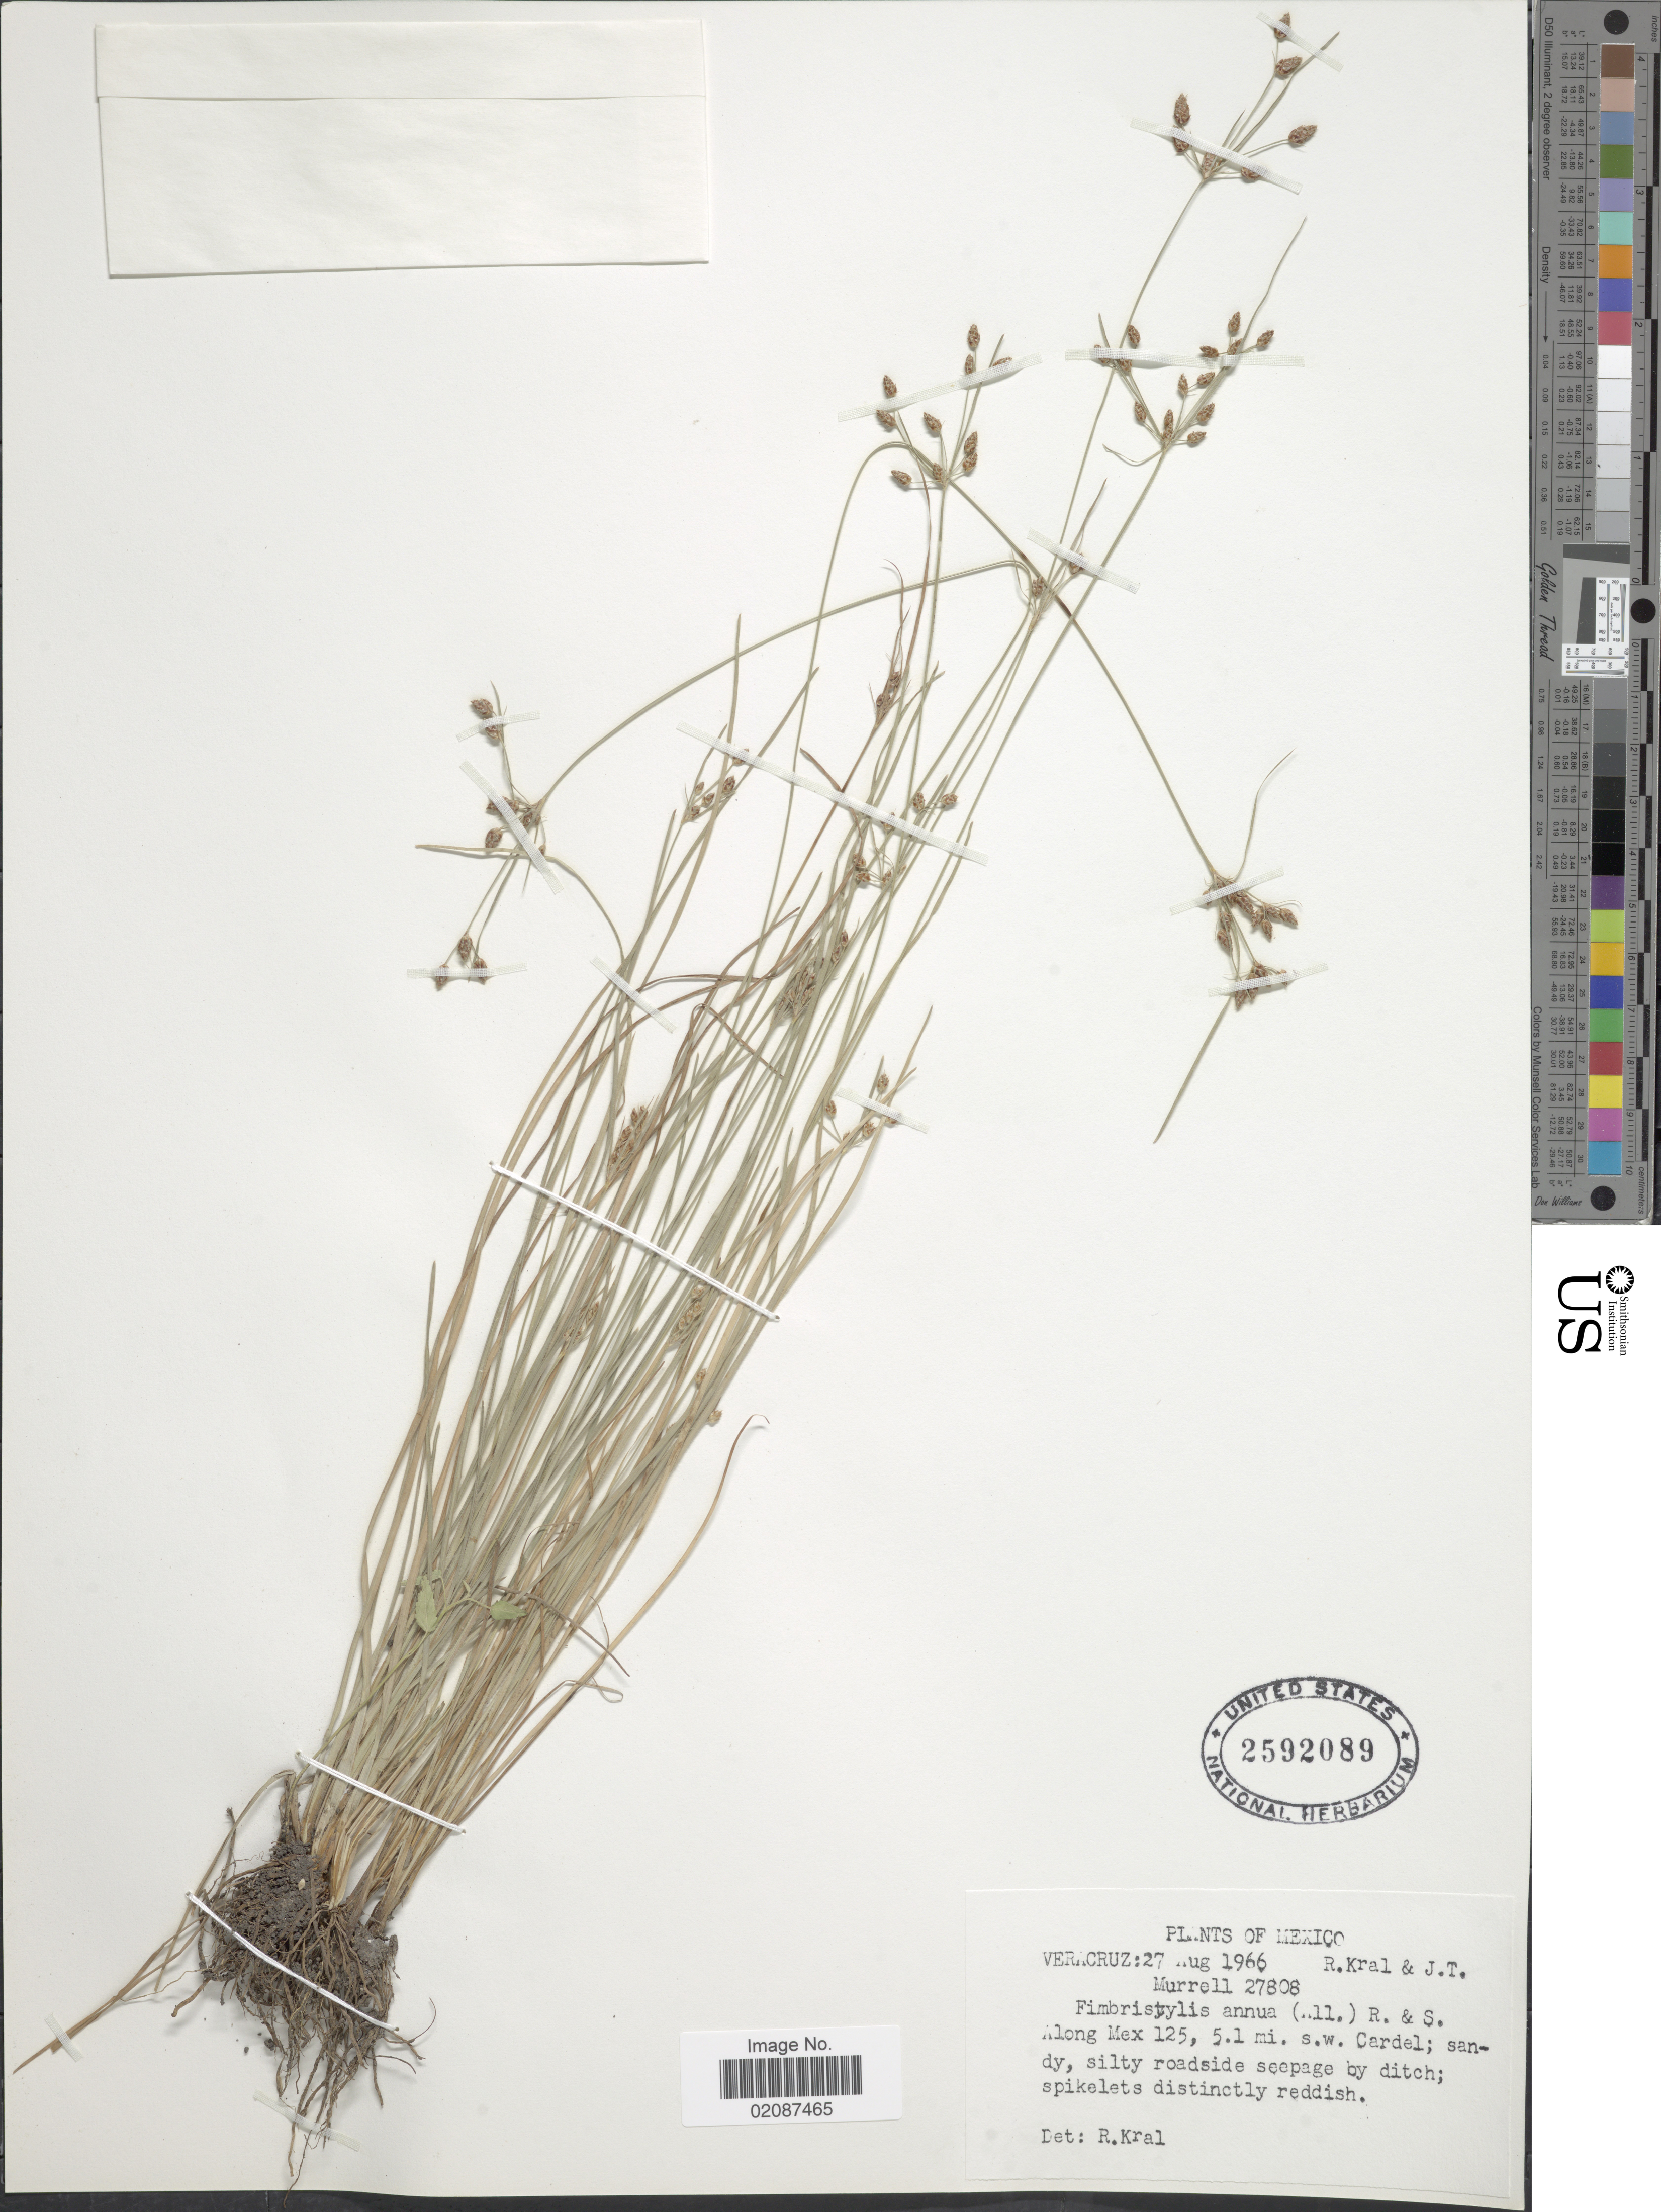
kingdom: Plantae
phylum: Tracheophyta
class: Liliopsida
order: Poales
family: Cyperaceae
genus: Fimbristylis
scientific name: Fimbristylis annua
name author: (All.) Roem. & Schult.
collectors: R. Kral & J. Murrell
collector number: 27808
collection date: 1966-08-27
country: Mexico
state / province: Veracruz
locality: Veracruz, Along Mex 125, 5.1 mi. s.w. Cardel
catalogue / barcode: US 2592089